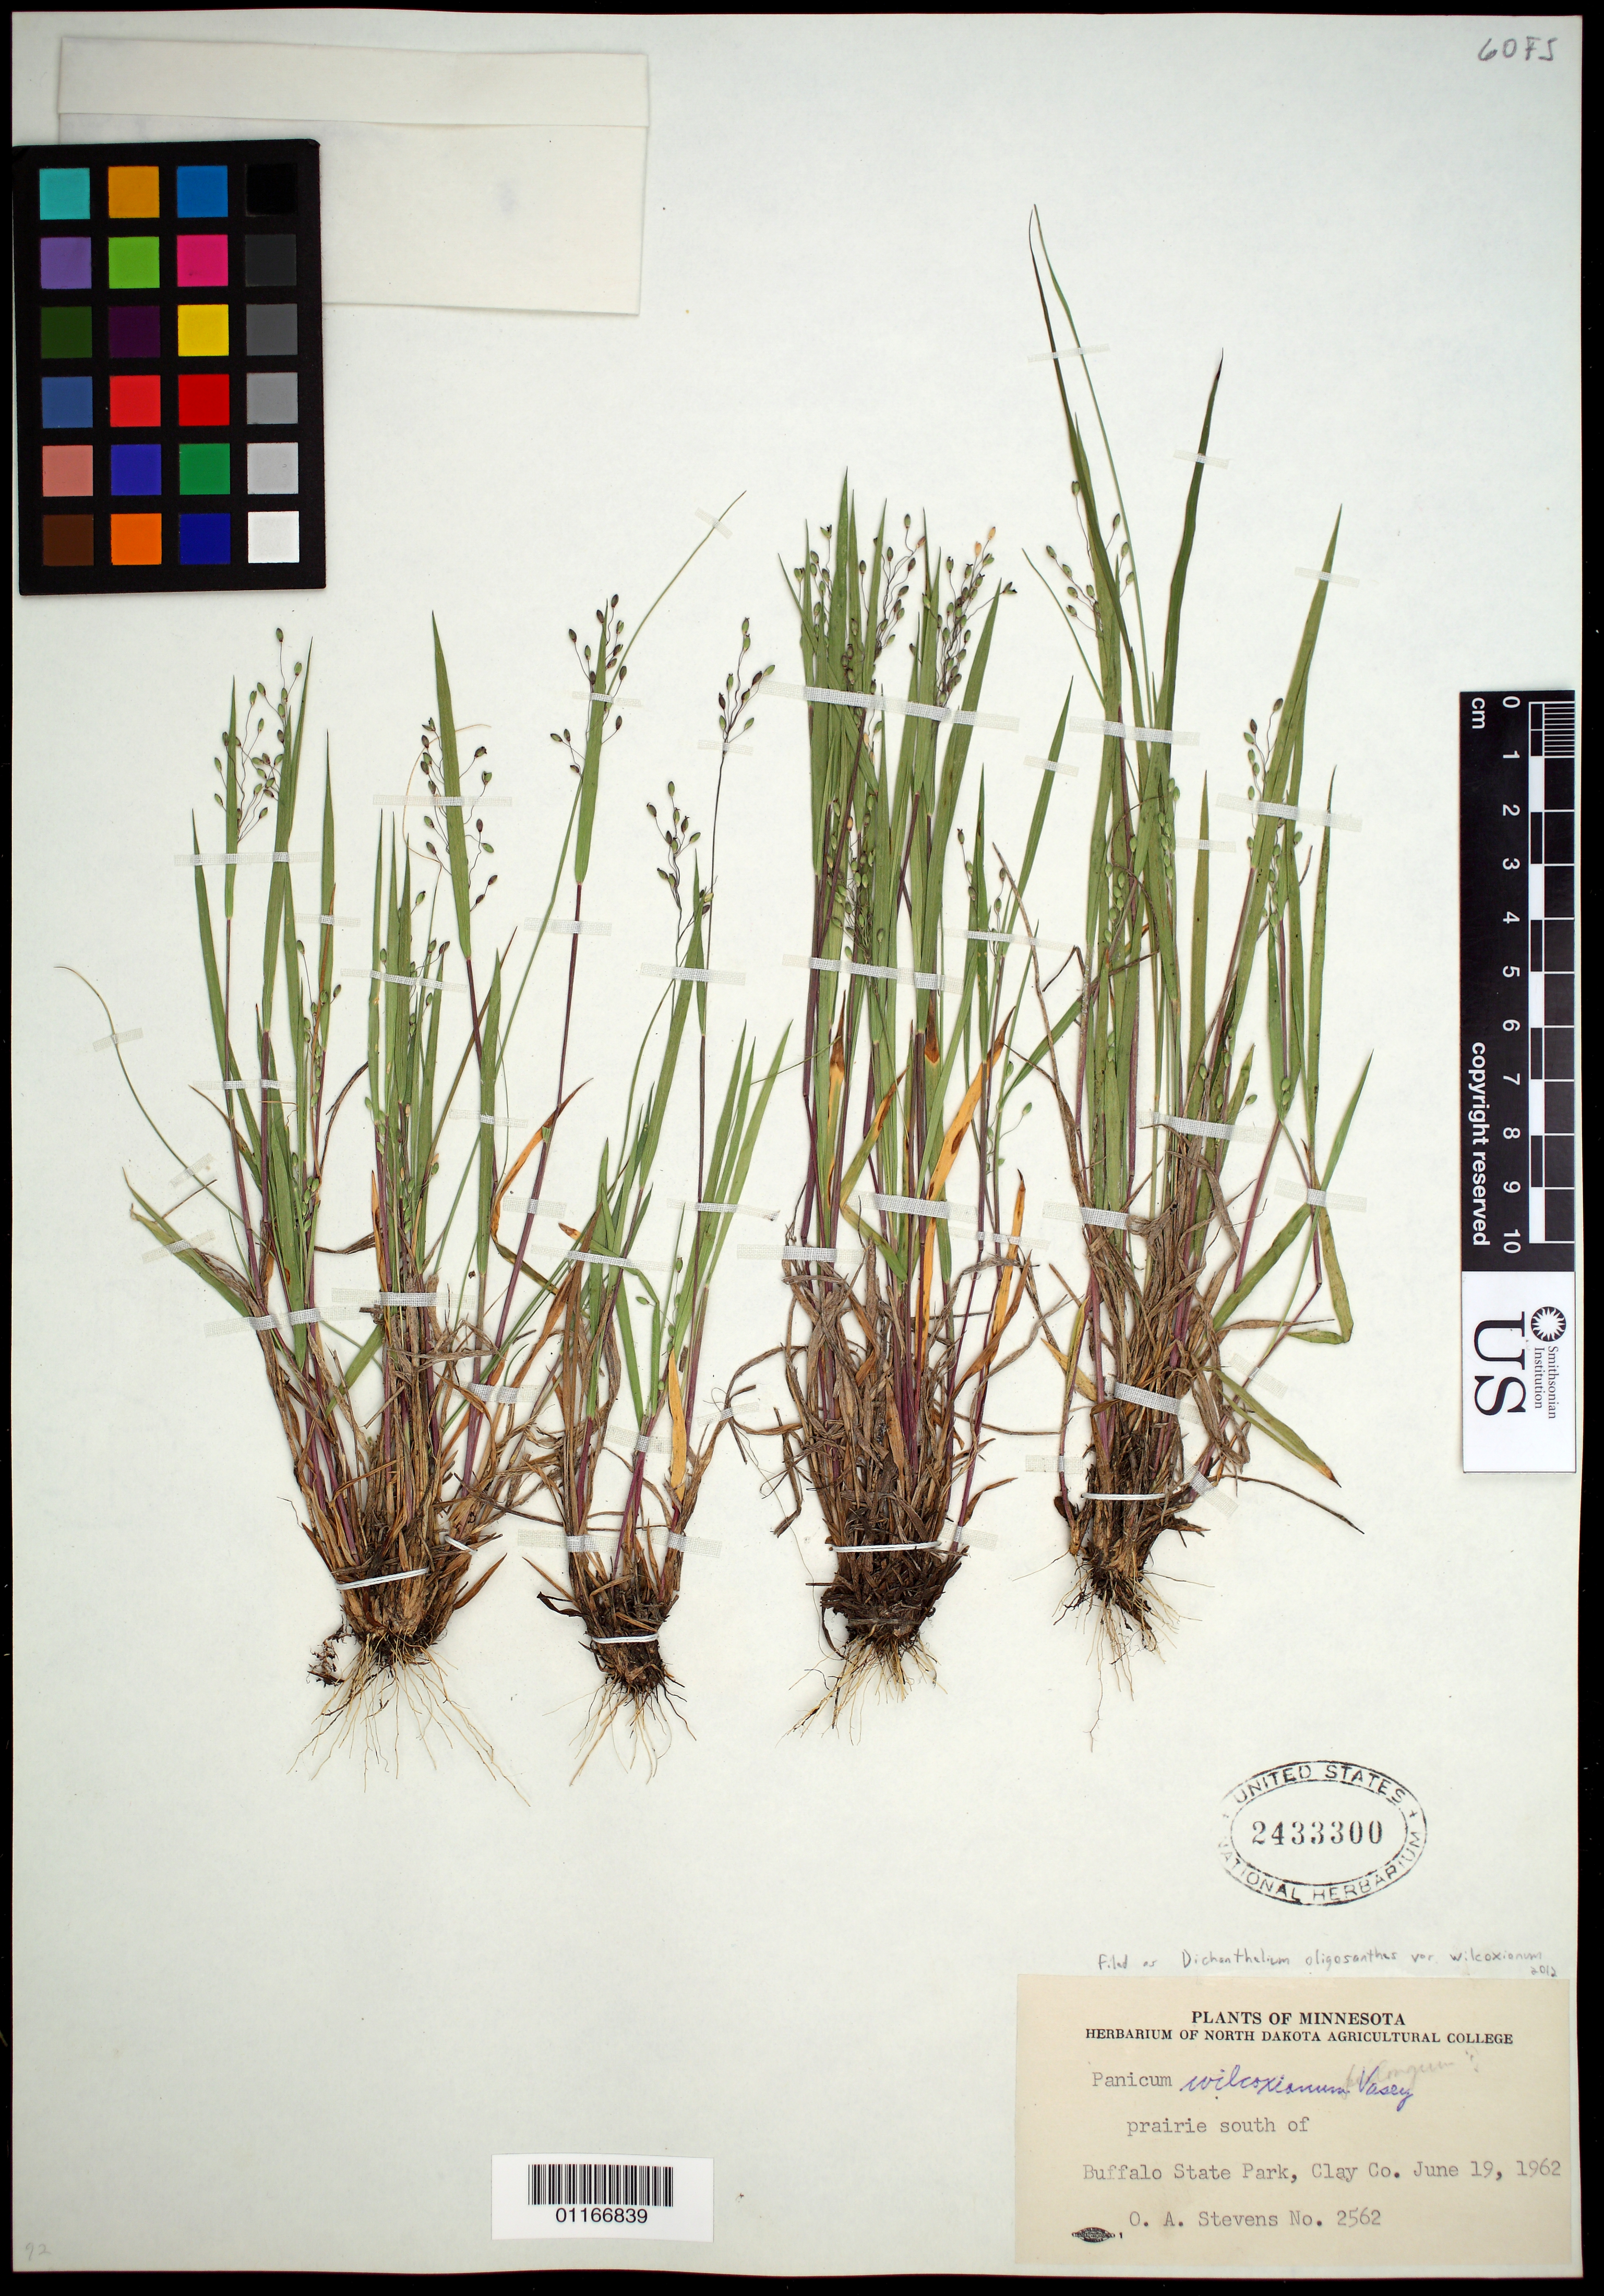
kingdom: Plantae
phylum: Tracheophyta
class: Liliopsida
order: Poales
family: Poaceae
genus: Dichanthelium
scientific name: Dichanthelium oligosanthes var. wilcoxianum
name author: (Vasey) Gould & C.A. Clark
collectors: O. A. Stevens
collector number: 2562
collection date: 1962-06-19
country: United States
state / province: Minnesota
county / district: Clay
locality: Prairie South of Buffalo State Park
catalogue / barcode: US 2433300